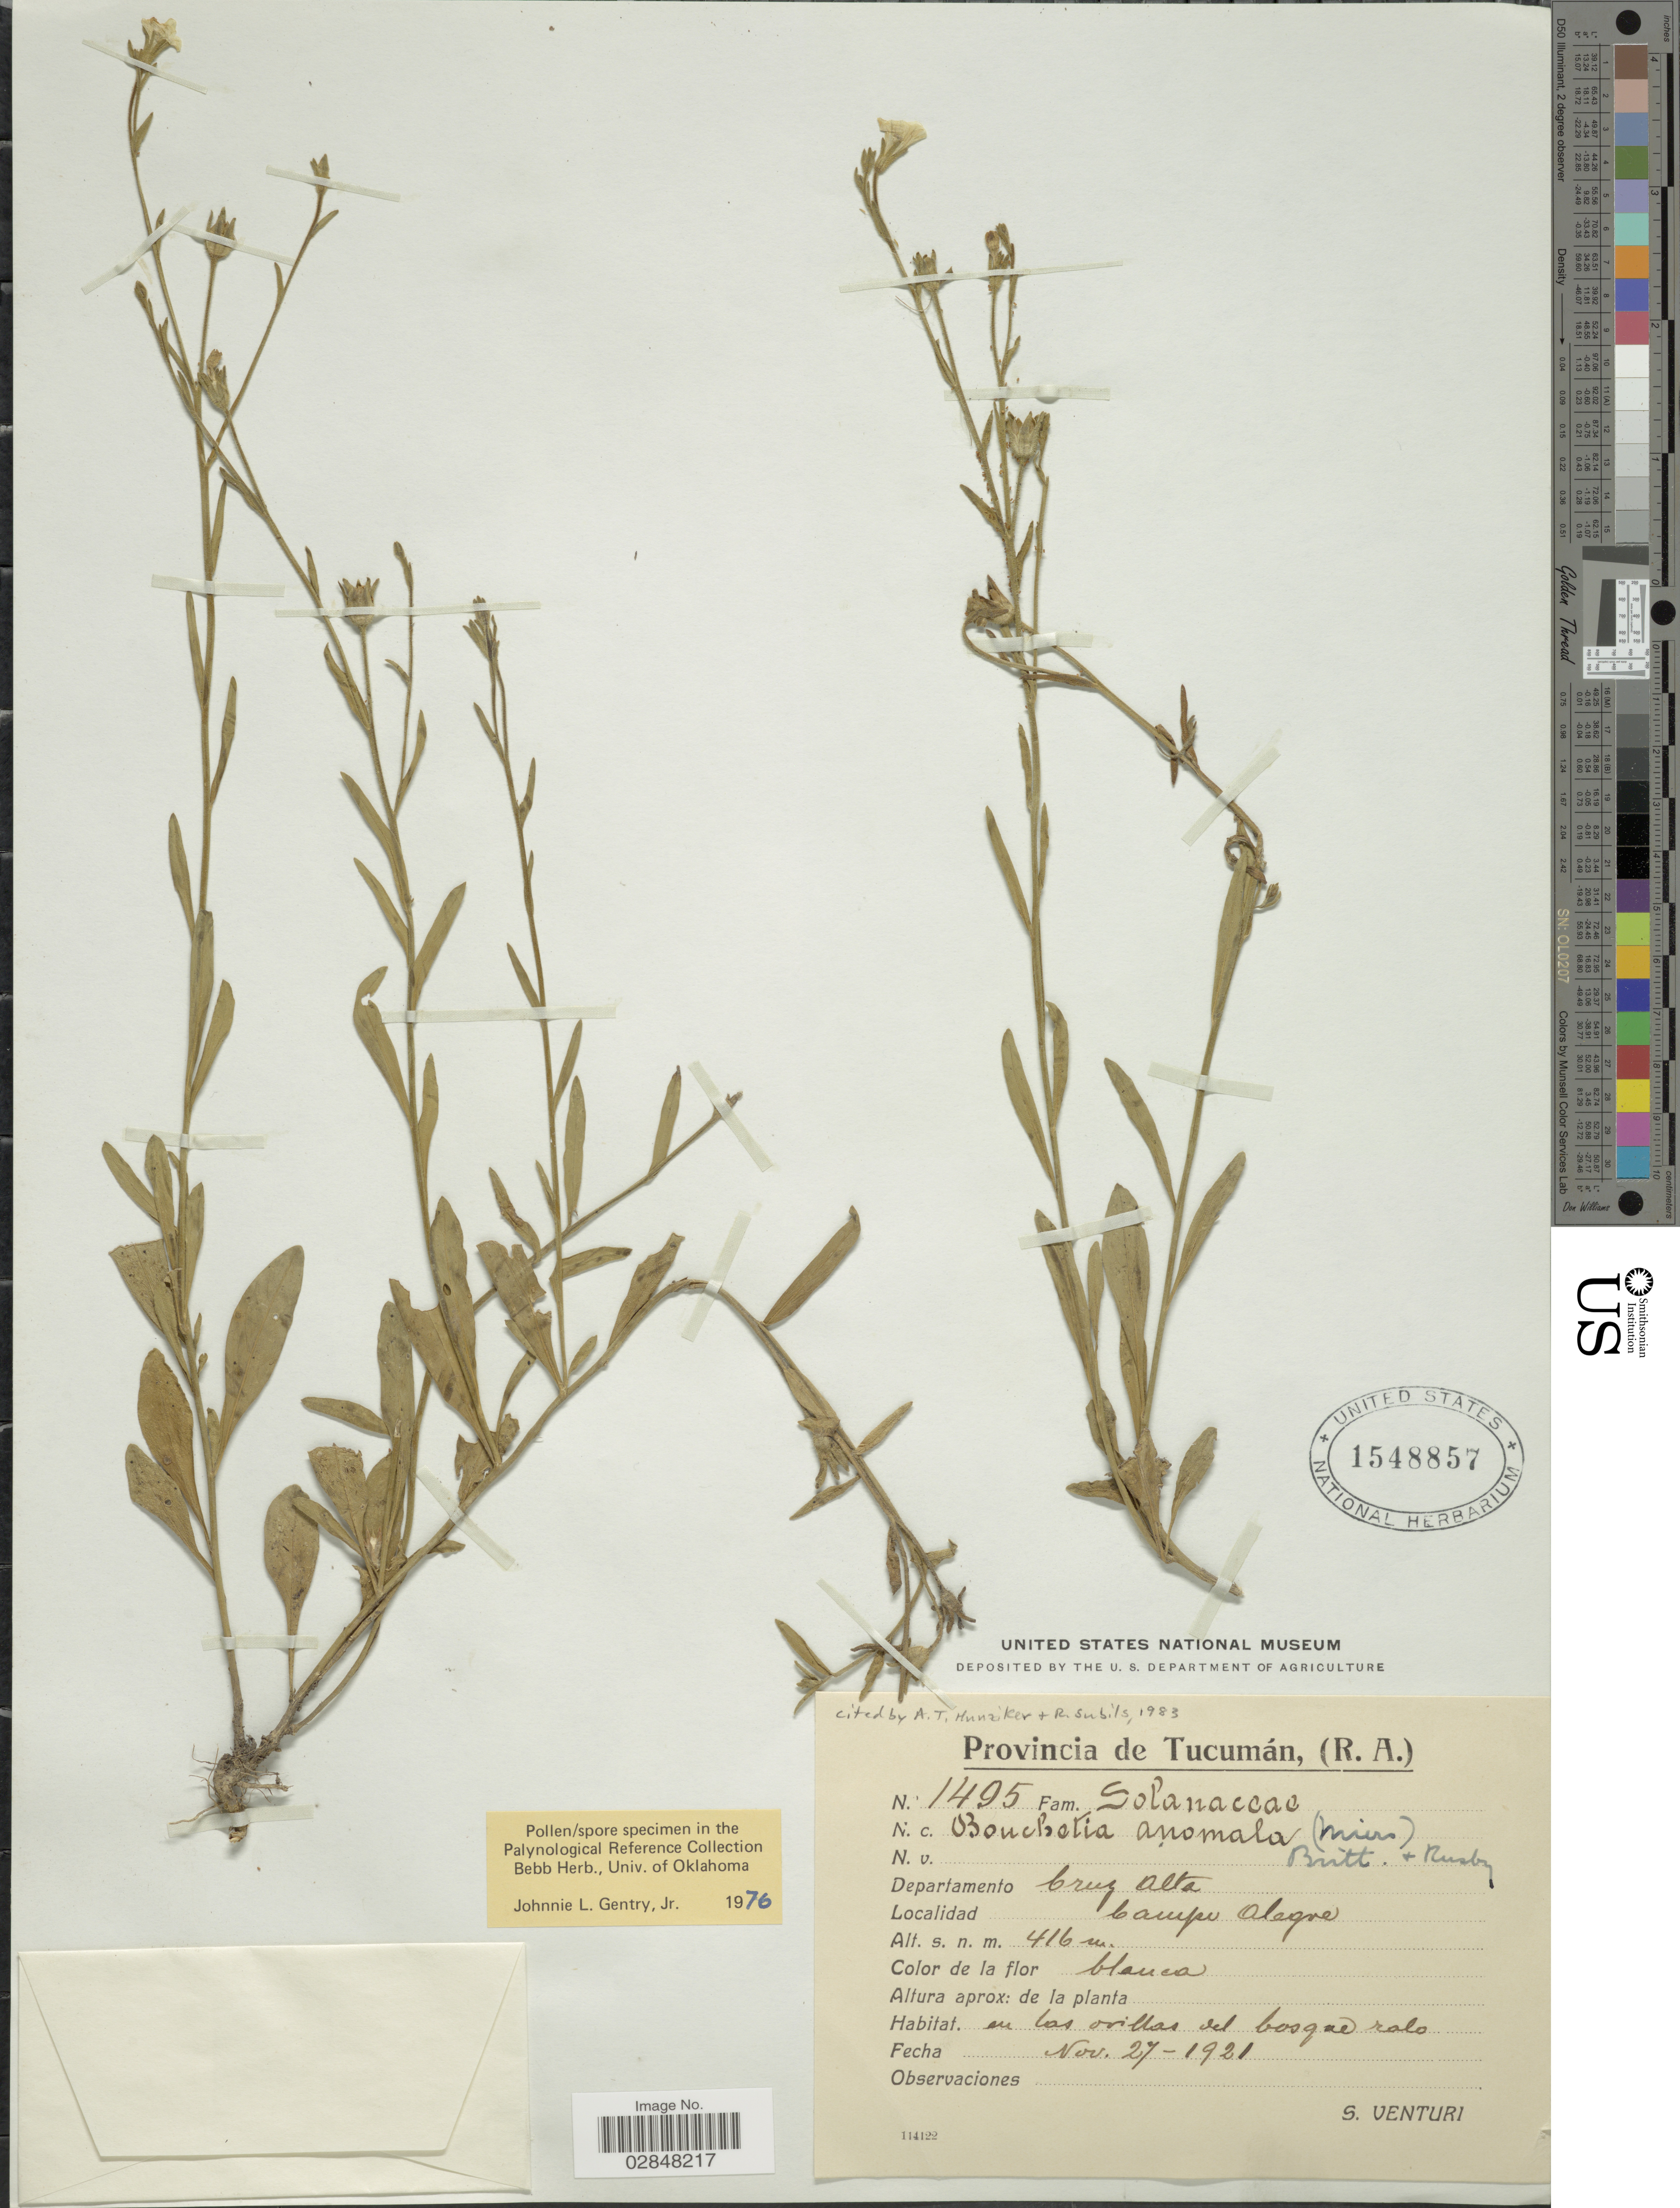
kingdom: Plantae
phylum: Tracheophyta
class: Magnoliopsida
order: Solanales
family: Solanaceae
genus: Bouchetia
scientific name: Bouchetia anomala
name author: (Miers) & Rusby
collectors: S. Venturi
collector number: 1495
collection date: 1921-11-27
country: Argentina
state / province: Tucuman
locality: Departamento Cruz Alta. Campo Alegre.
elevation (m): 416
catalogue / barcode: US 1548857